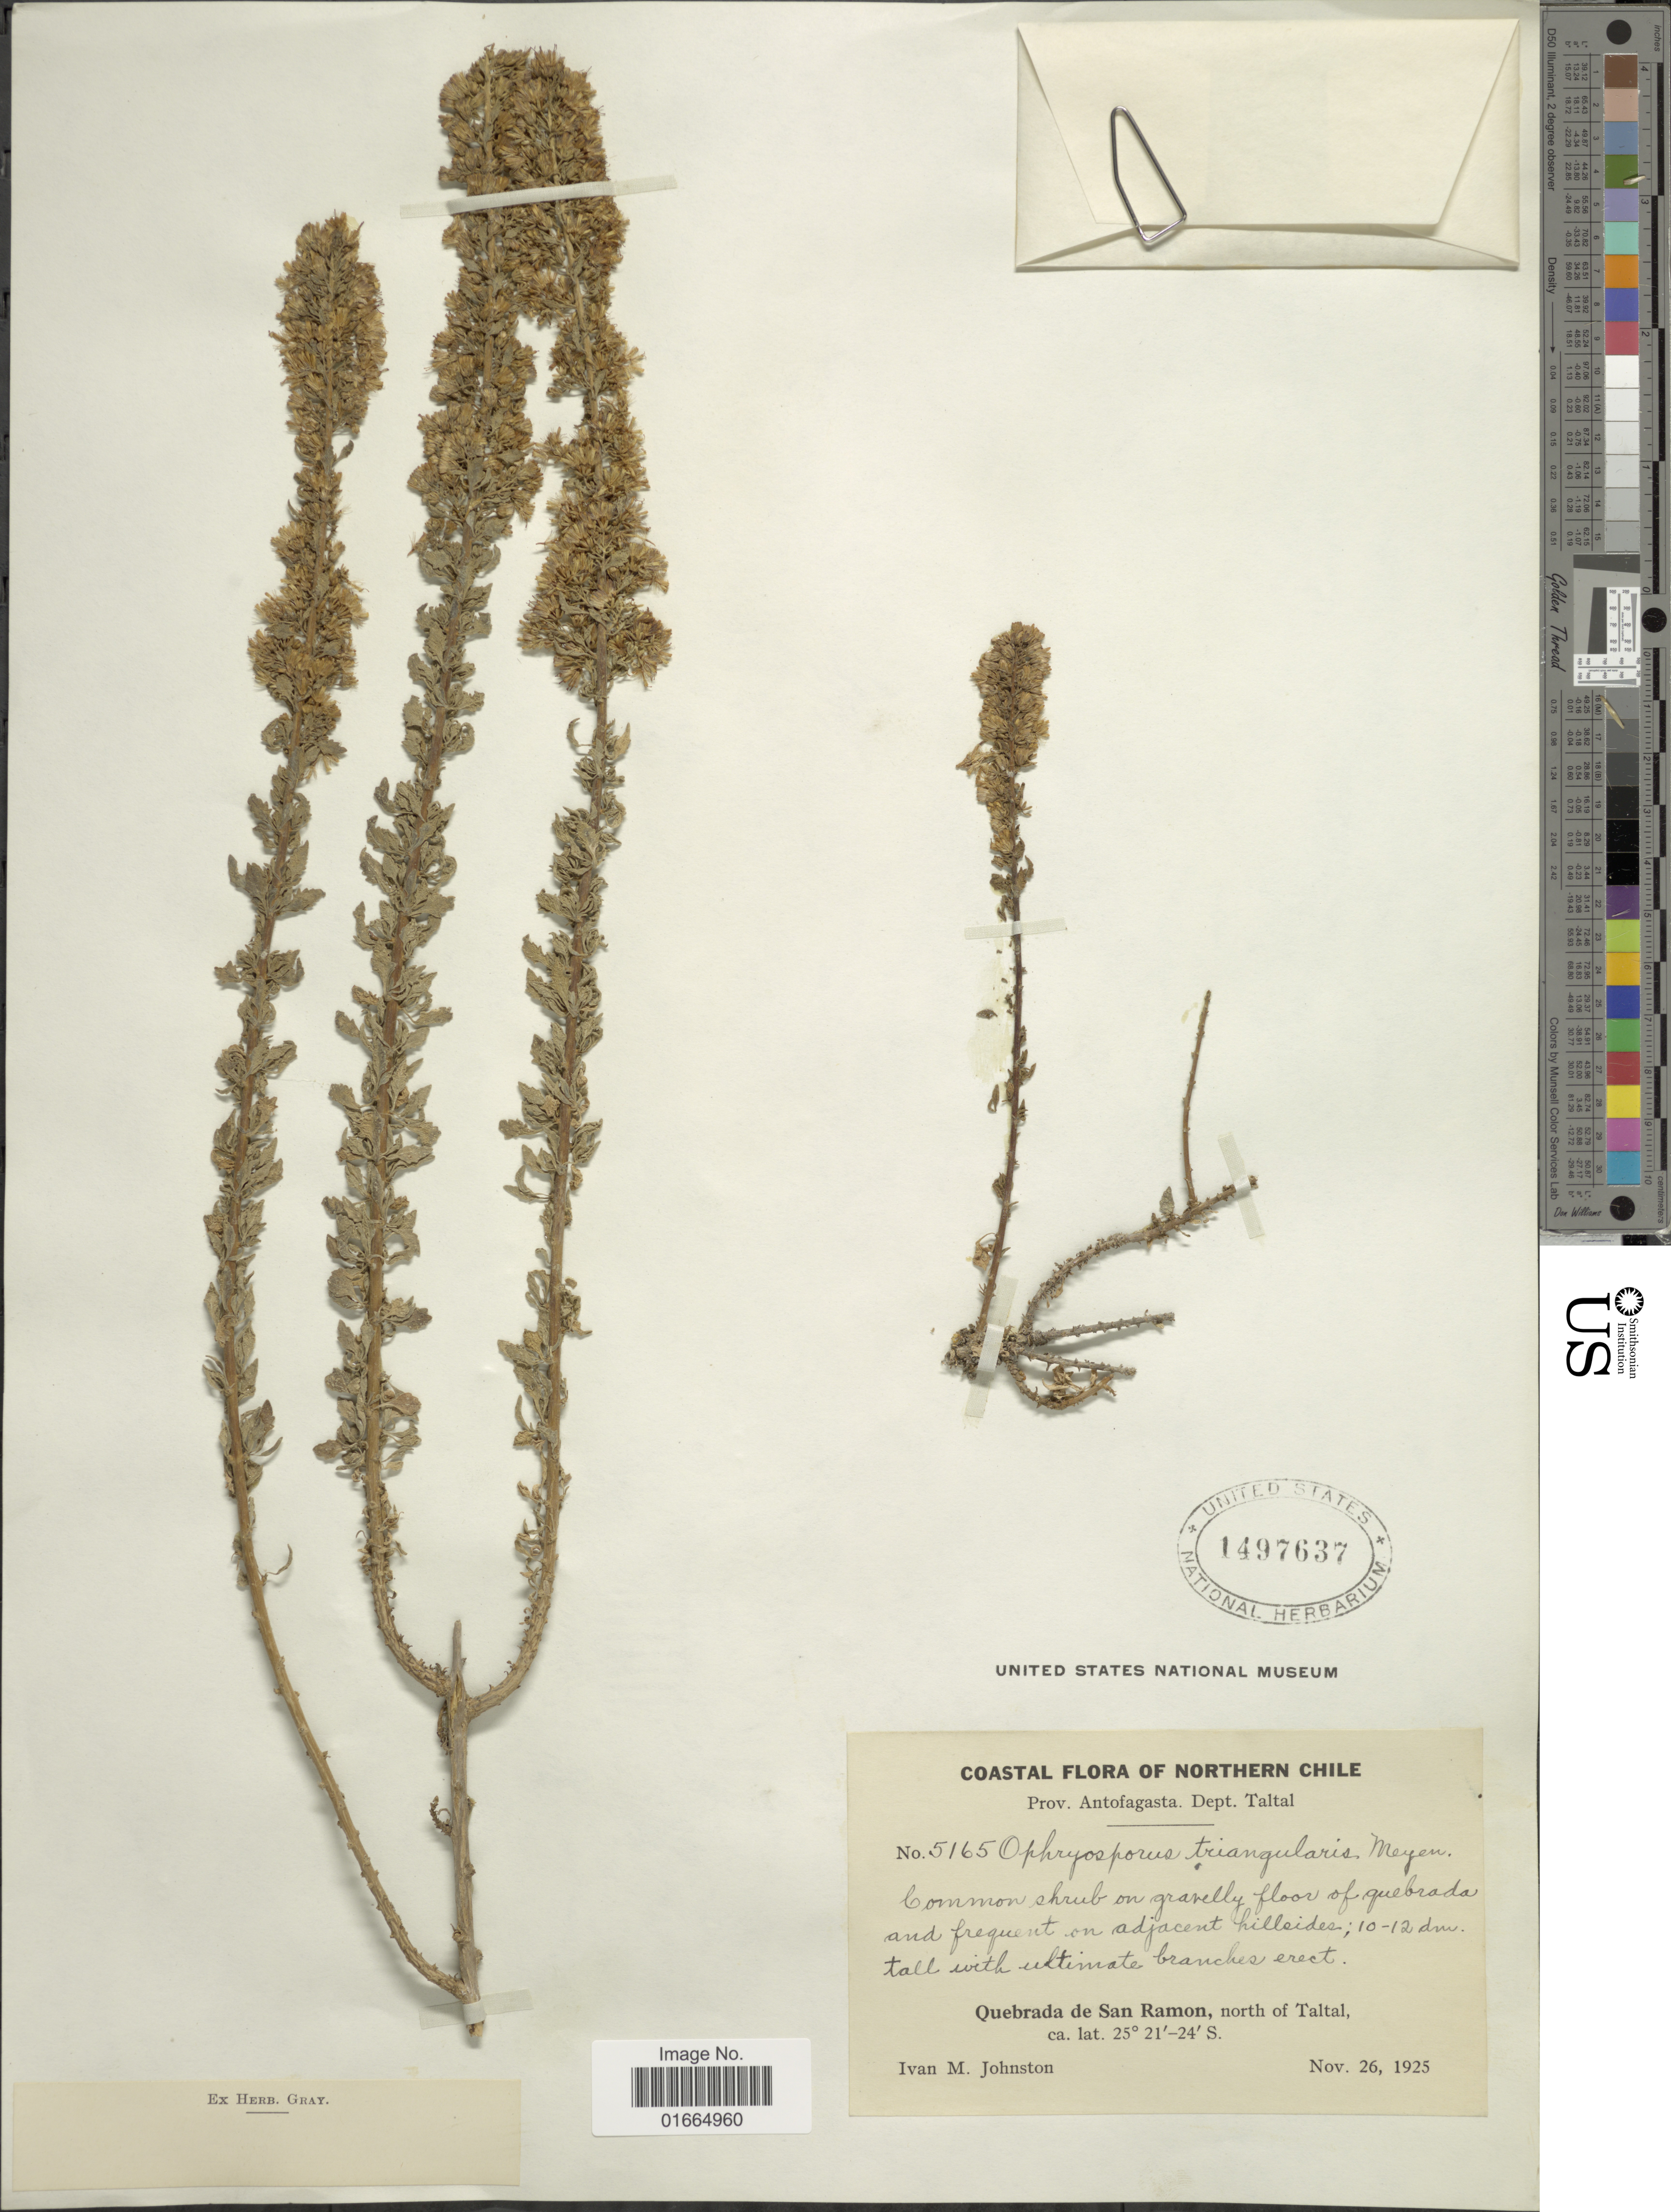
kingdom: Plantae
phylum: Tracheophyta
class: Magnoliopsida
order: Asterales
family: Asteraceae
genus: Ophryosporus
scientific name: Ophryosporus triangularis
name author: Meyen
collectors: I.M. Johnston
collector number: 5165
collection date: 1925-11-26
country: Chile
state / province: Antofagasta (II)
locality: Prov. Antofagasta. Dept. Taltal. Quebrada de San Ramon, north of Taltal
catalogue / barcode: US 1497637